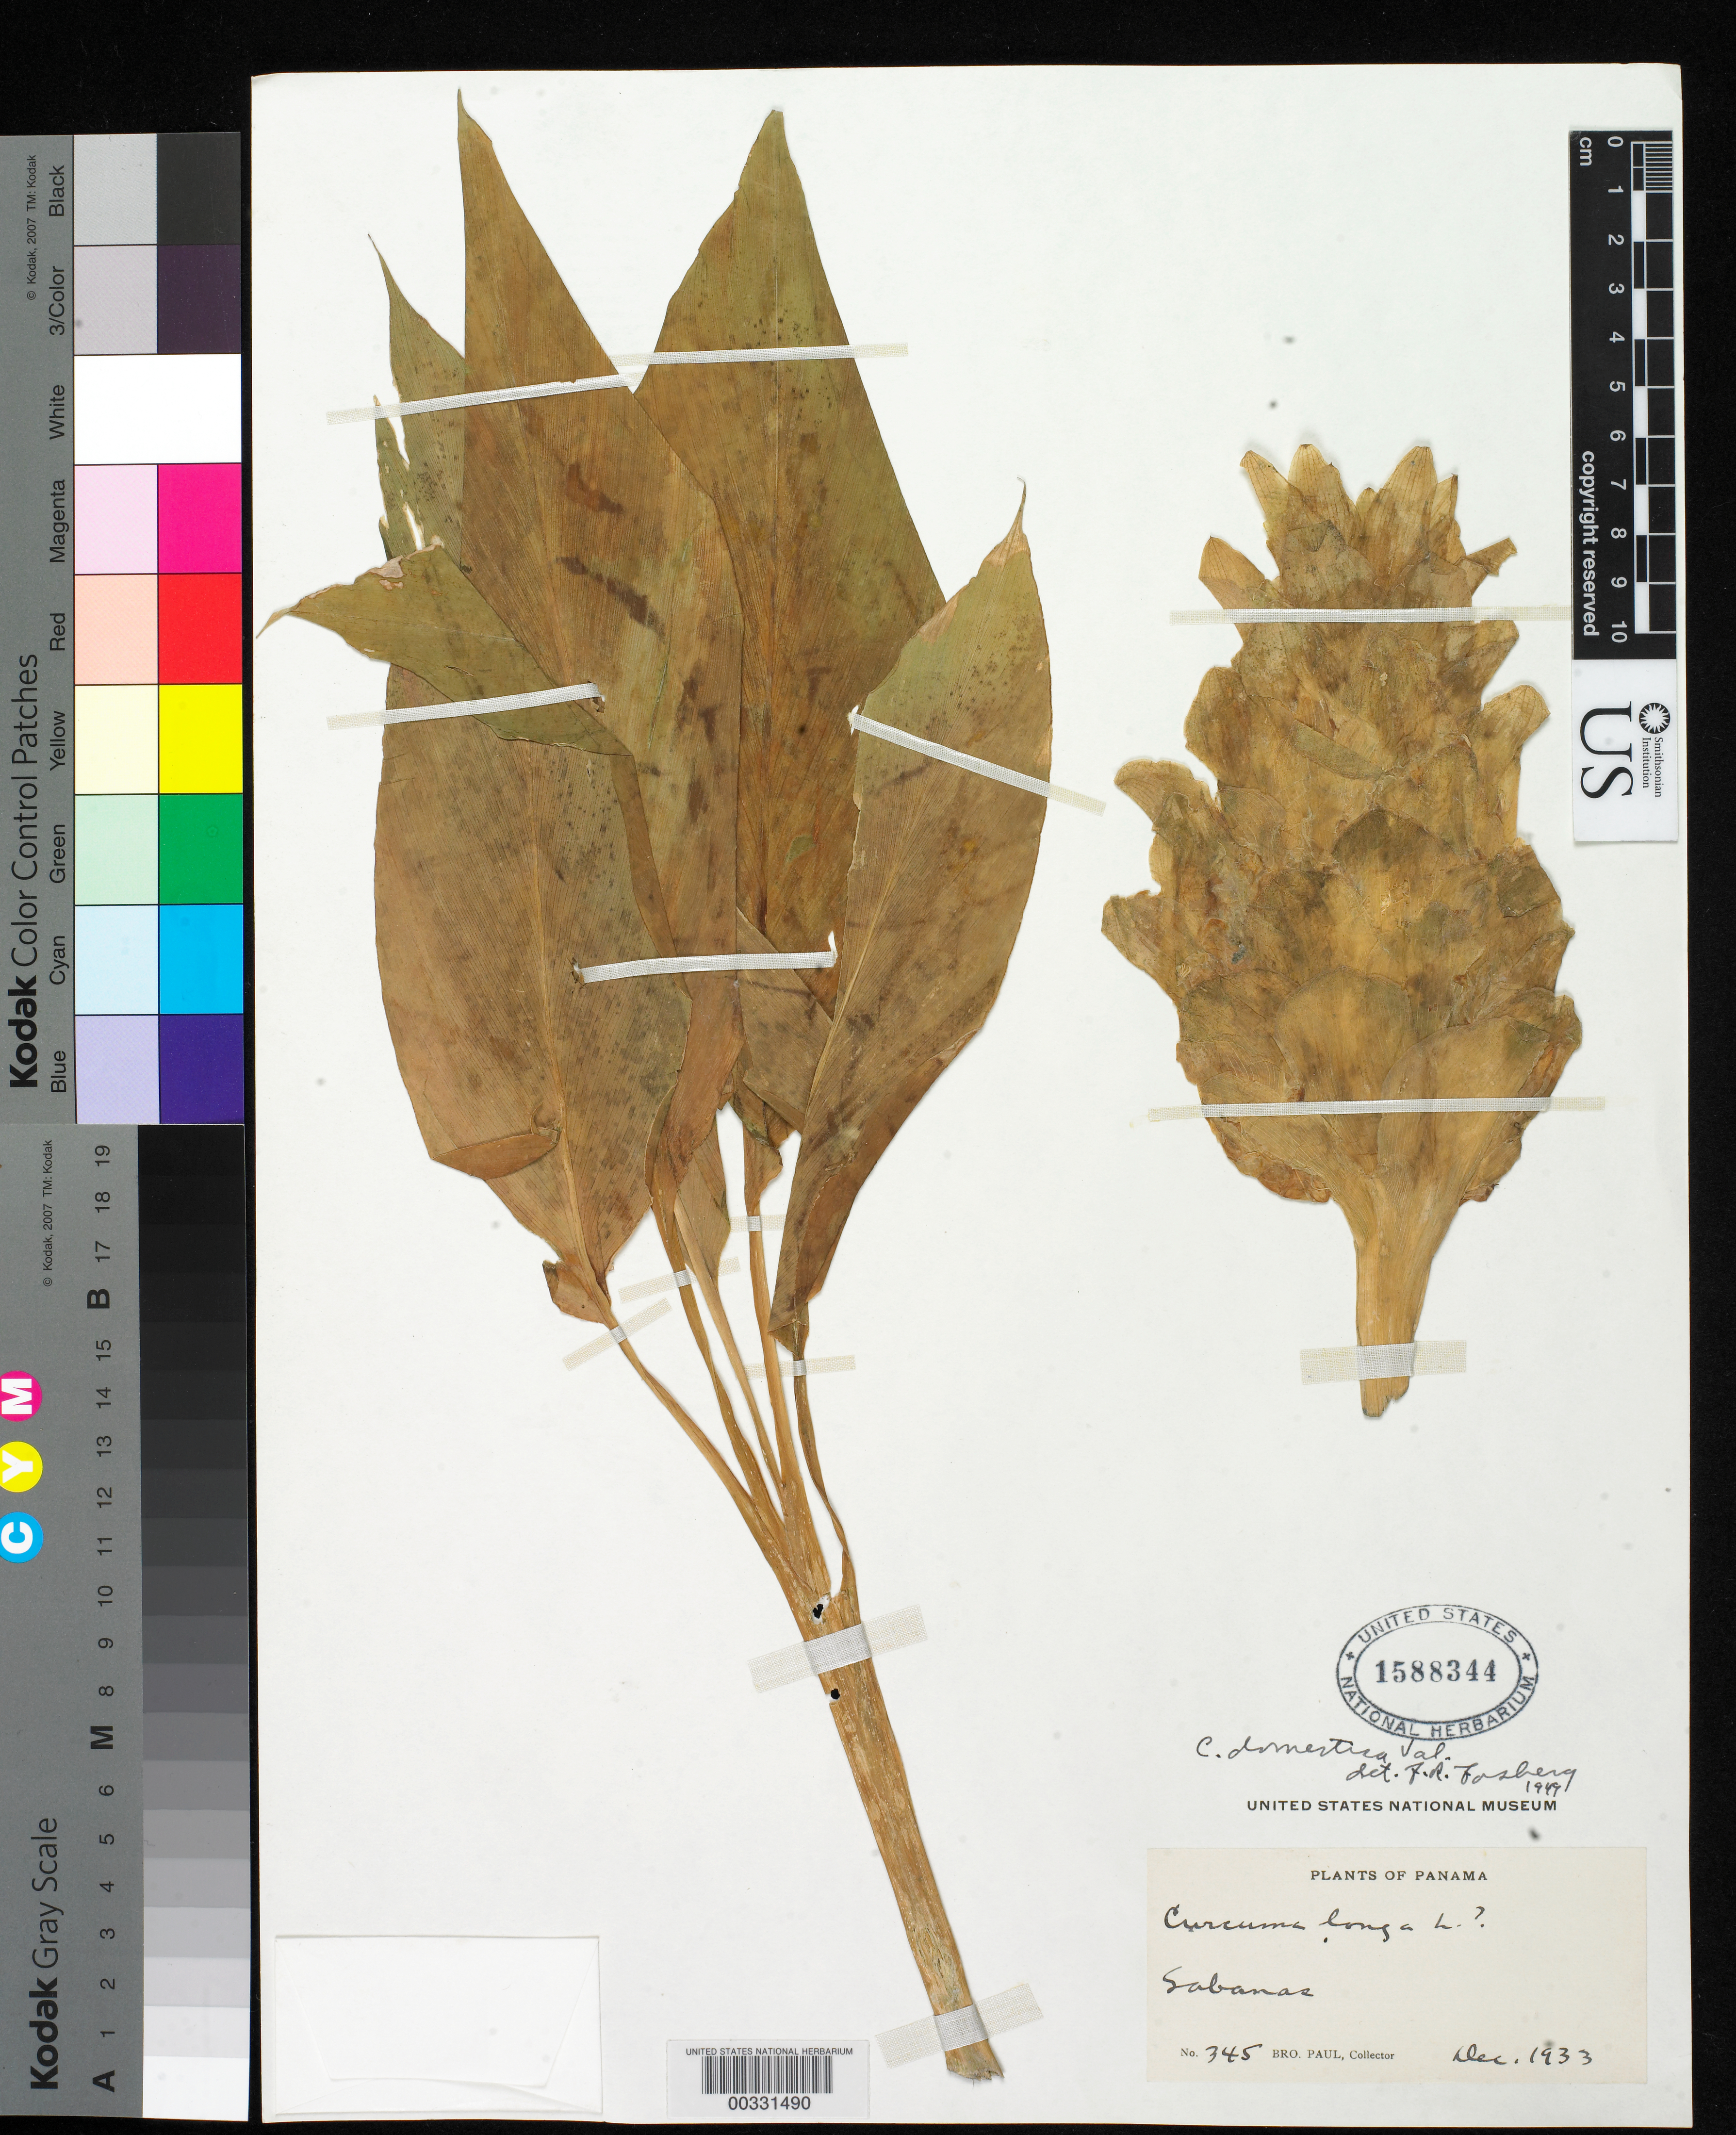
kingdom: Plantae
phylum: Tracheophyta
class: Liliopsida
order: Zingiberales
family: Zingiberaceae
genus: Curcuma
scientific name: Curcuma domestica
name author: Valeton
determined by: Fosberg, F. R.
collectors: B. Paul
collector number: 345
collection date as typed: Dec 1933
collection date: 1933-12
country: Panama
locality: Sabanas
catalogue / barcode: US 1588344